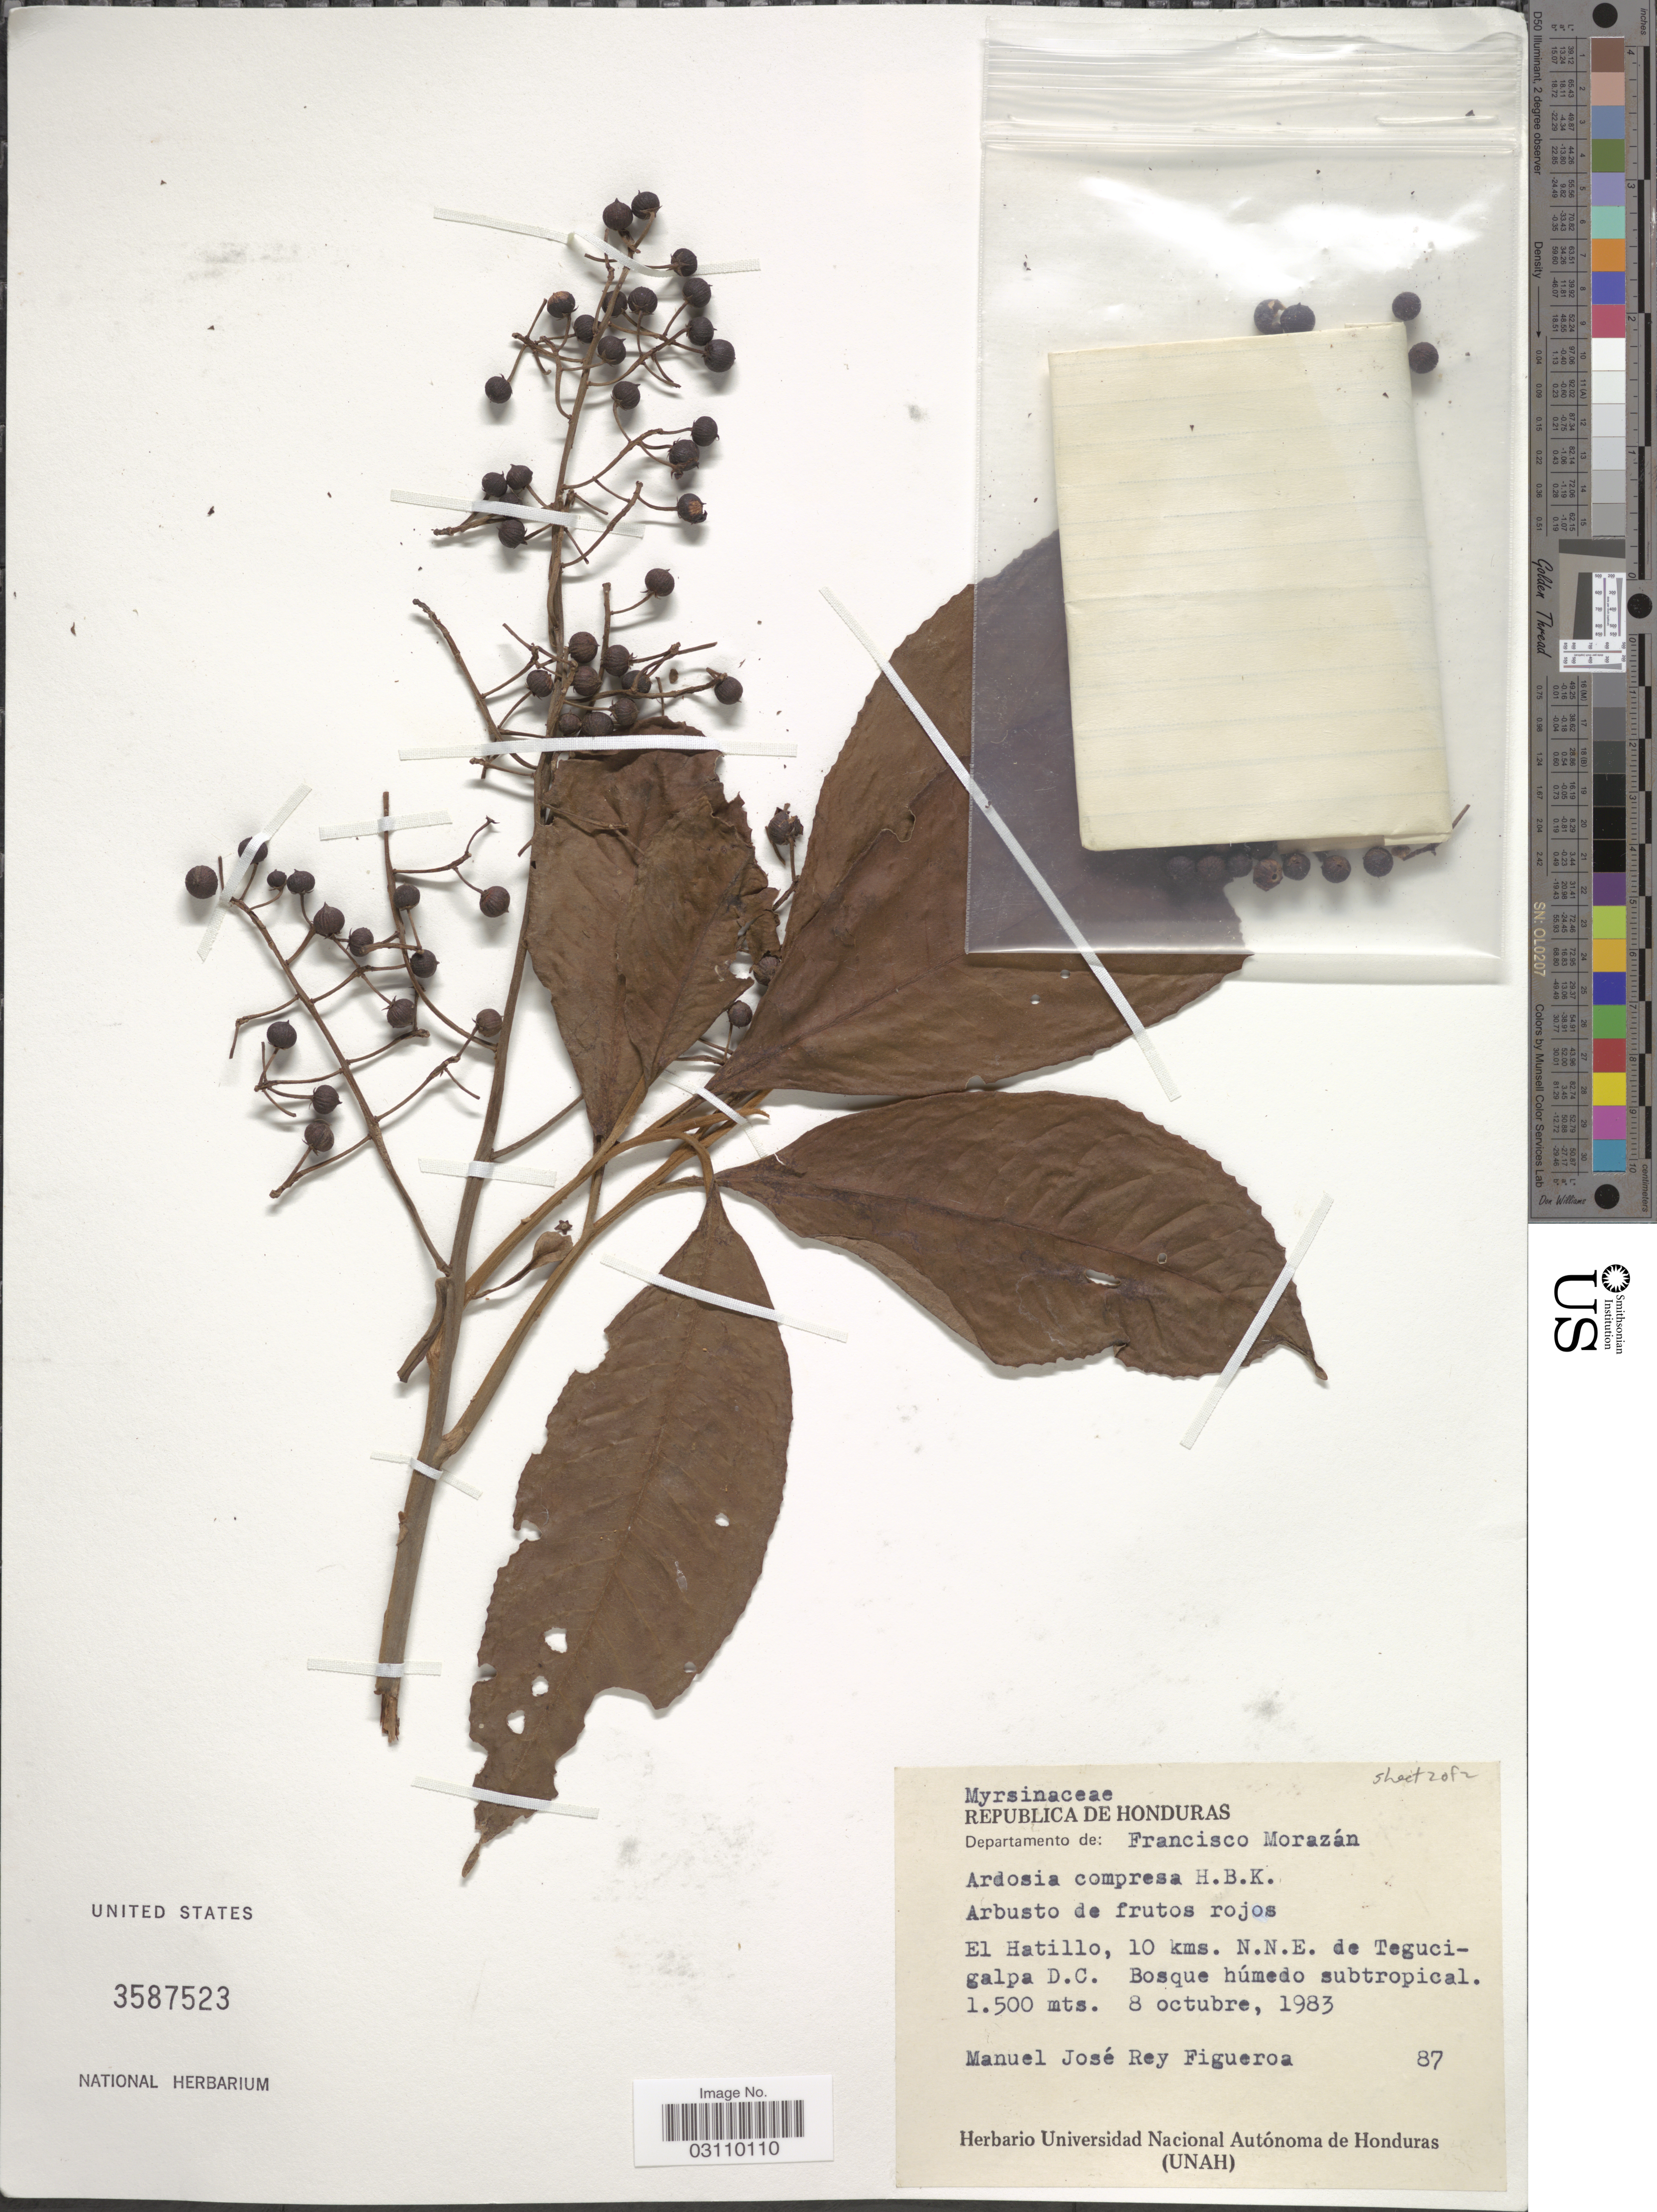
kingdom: Plantae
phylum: Tracheophyta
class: Magnoliopsida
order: Ericales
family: Primulaceae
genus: Ardisia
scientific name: Ardisia compressa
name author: Kunth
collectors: M. Figueroa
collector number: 87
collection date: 1983-10-08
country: Honduras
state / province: Fco. Morazán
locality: Departamento de: Francisco Morazán. El Hatillo, 10 kms. N.N.E. de Tegucigalpa D.C.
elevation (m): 1500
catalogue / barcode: US 3587523